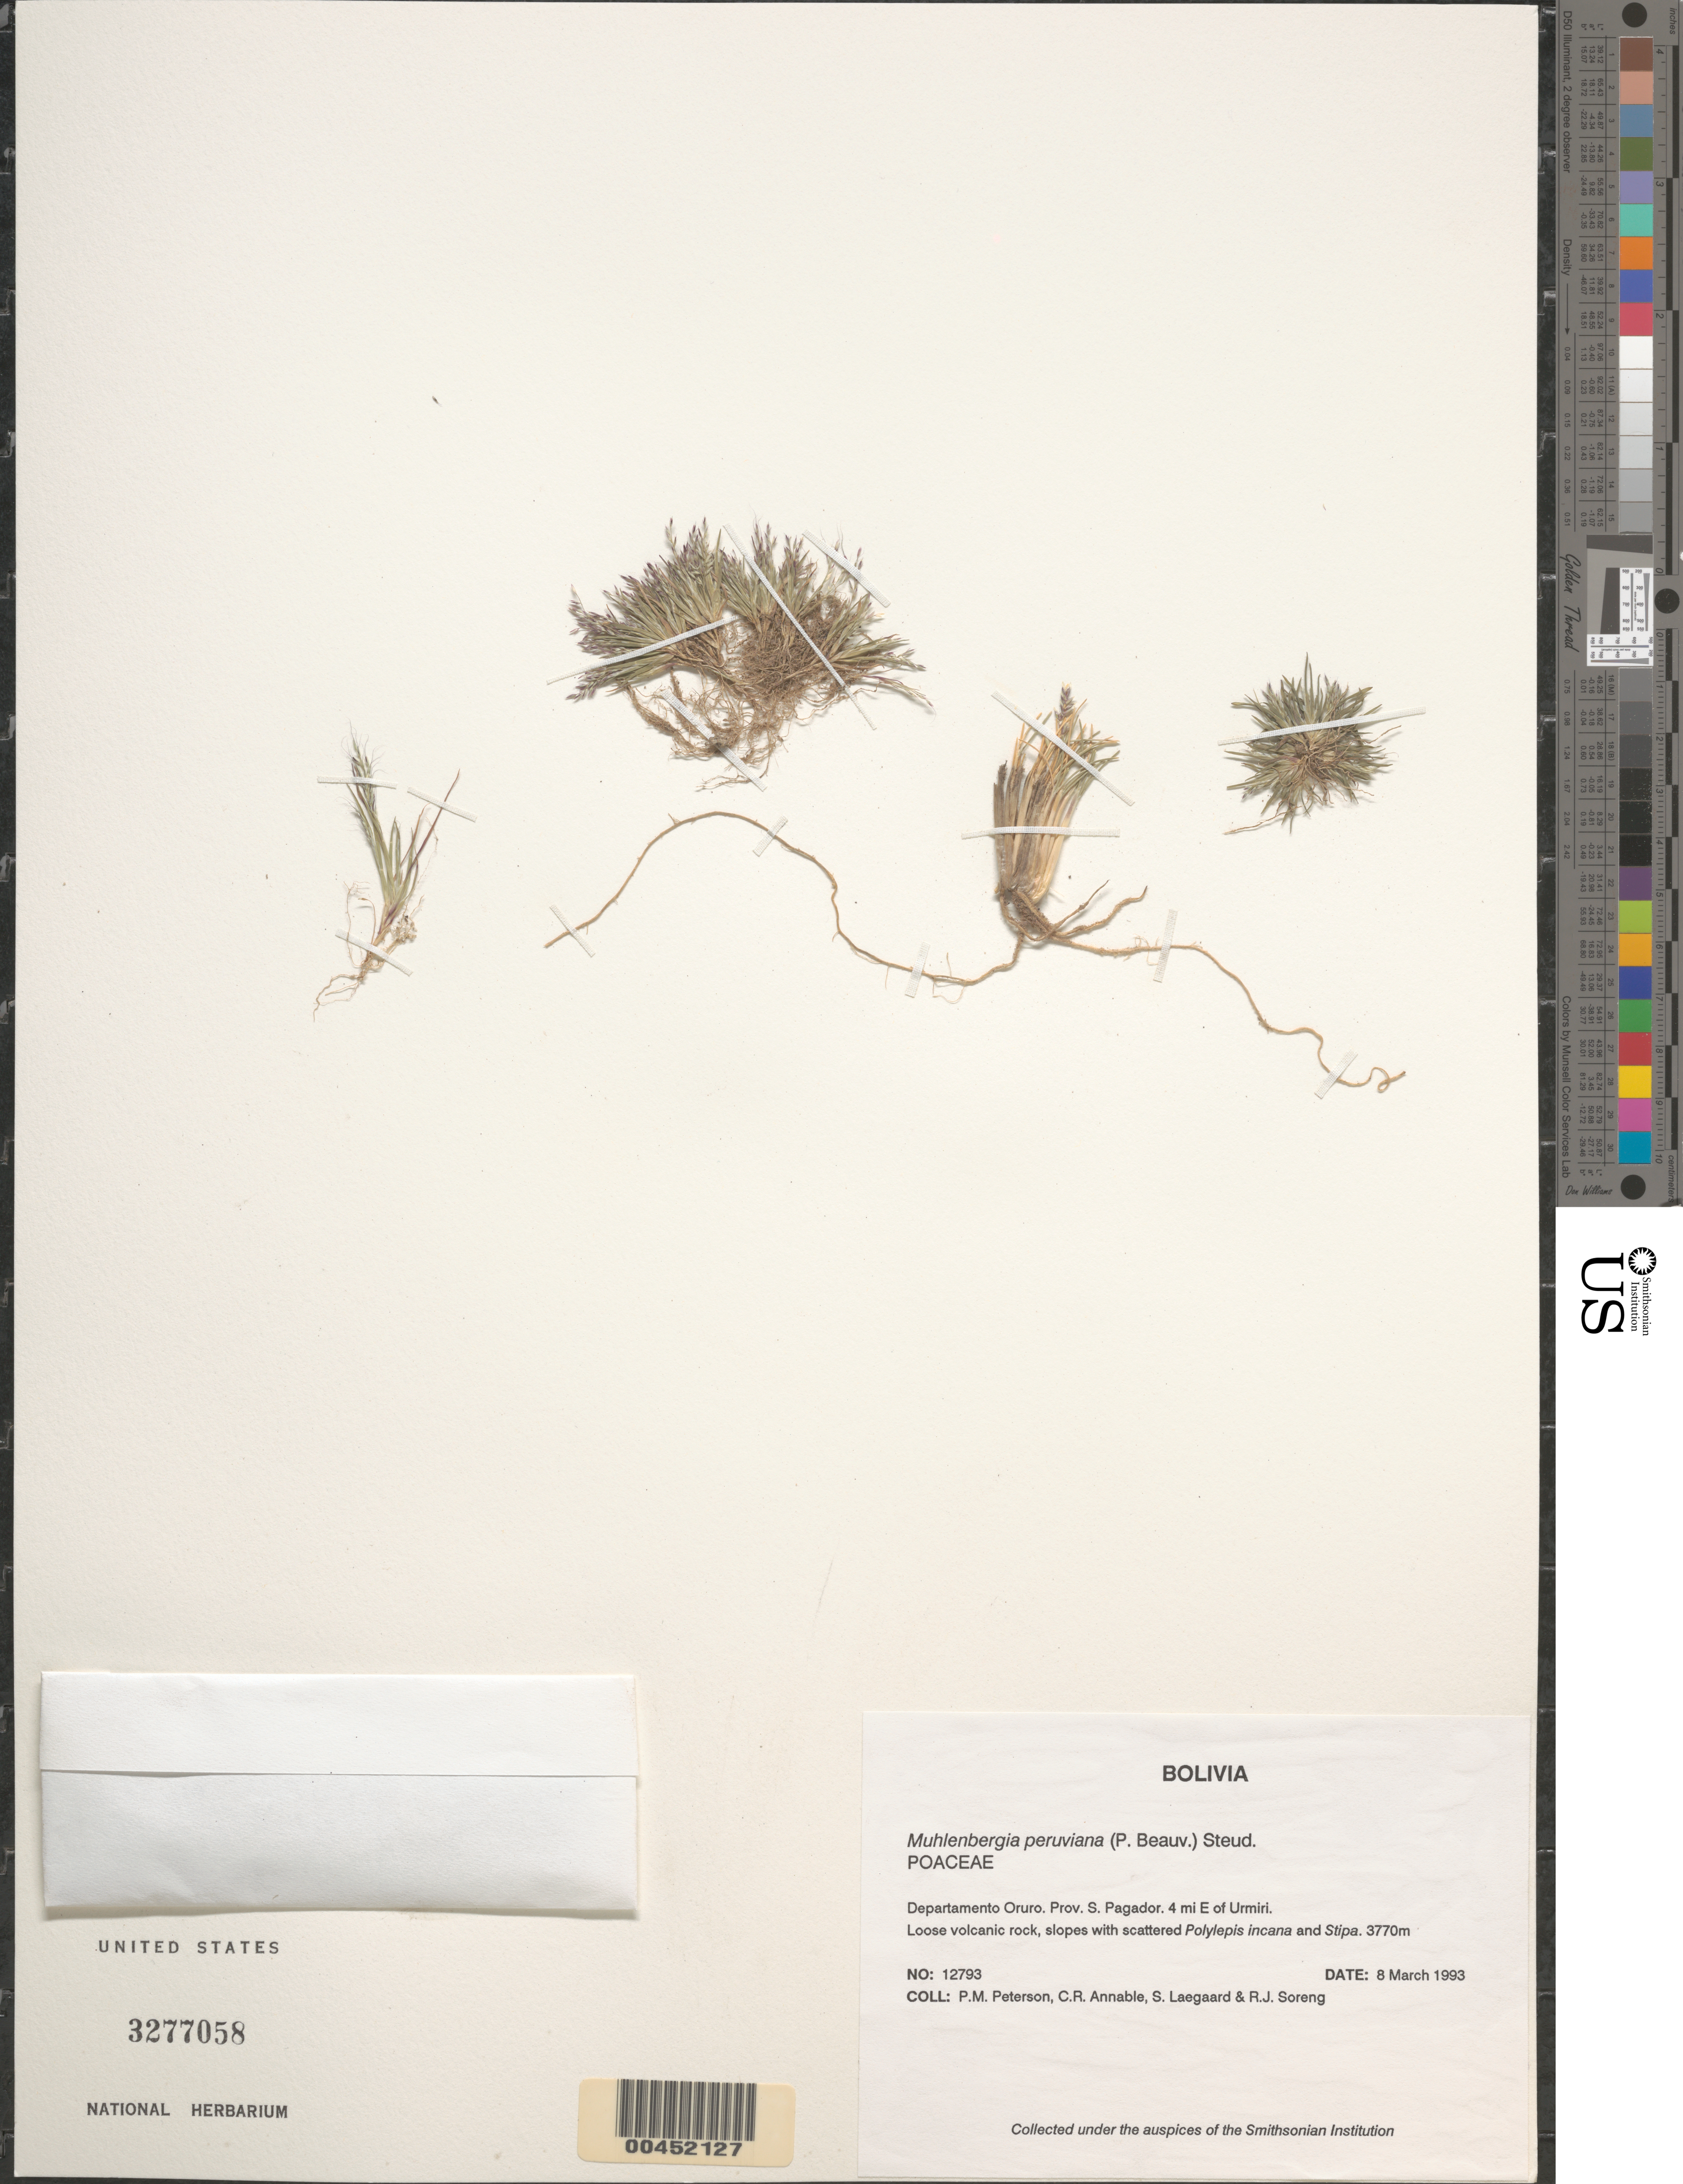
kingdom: Plantae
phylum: Tracheophyta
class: Liliopsida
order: Poales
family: Poaceae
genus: Muhlenbergia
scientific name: Muhlenbergia peruviana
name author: (P. Beauv.) Steud.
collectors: P. M. Peterson, C. R. Annable, S. Lægaard & R. J. Soreng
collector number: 12793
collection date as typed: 08 Mar 1993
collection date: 1993-03-08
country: Bolivia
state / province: Oruro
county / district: Sebastián Pagador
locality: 4 mi E of Urmiri.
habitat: Loose volcanic rock, slopes with scattered Polylepis incana and Stipa.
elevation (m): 3770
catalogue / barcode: US 3277058